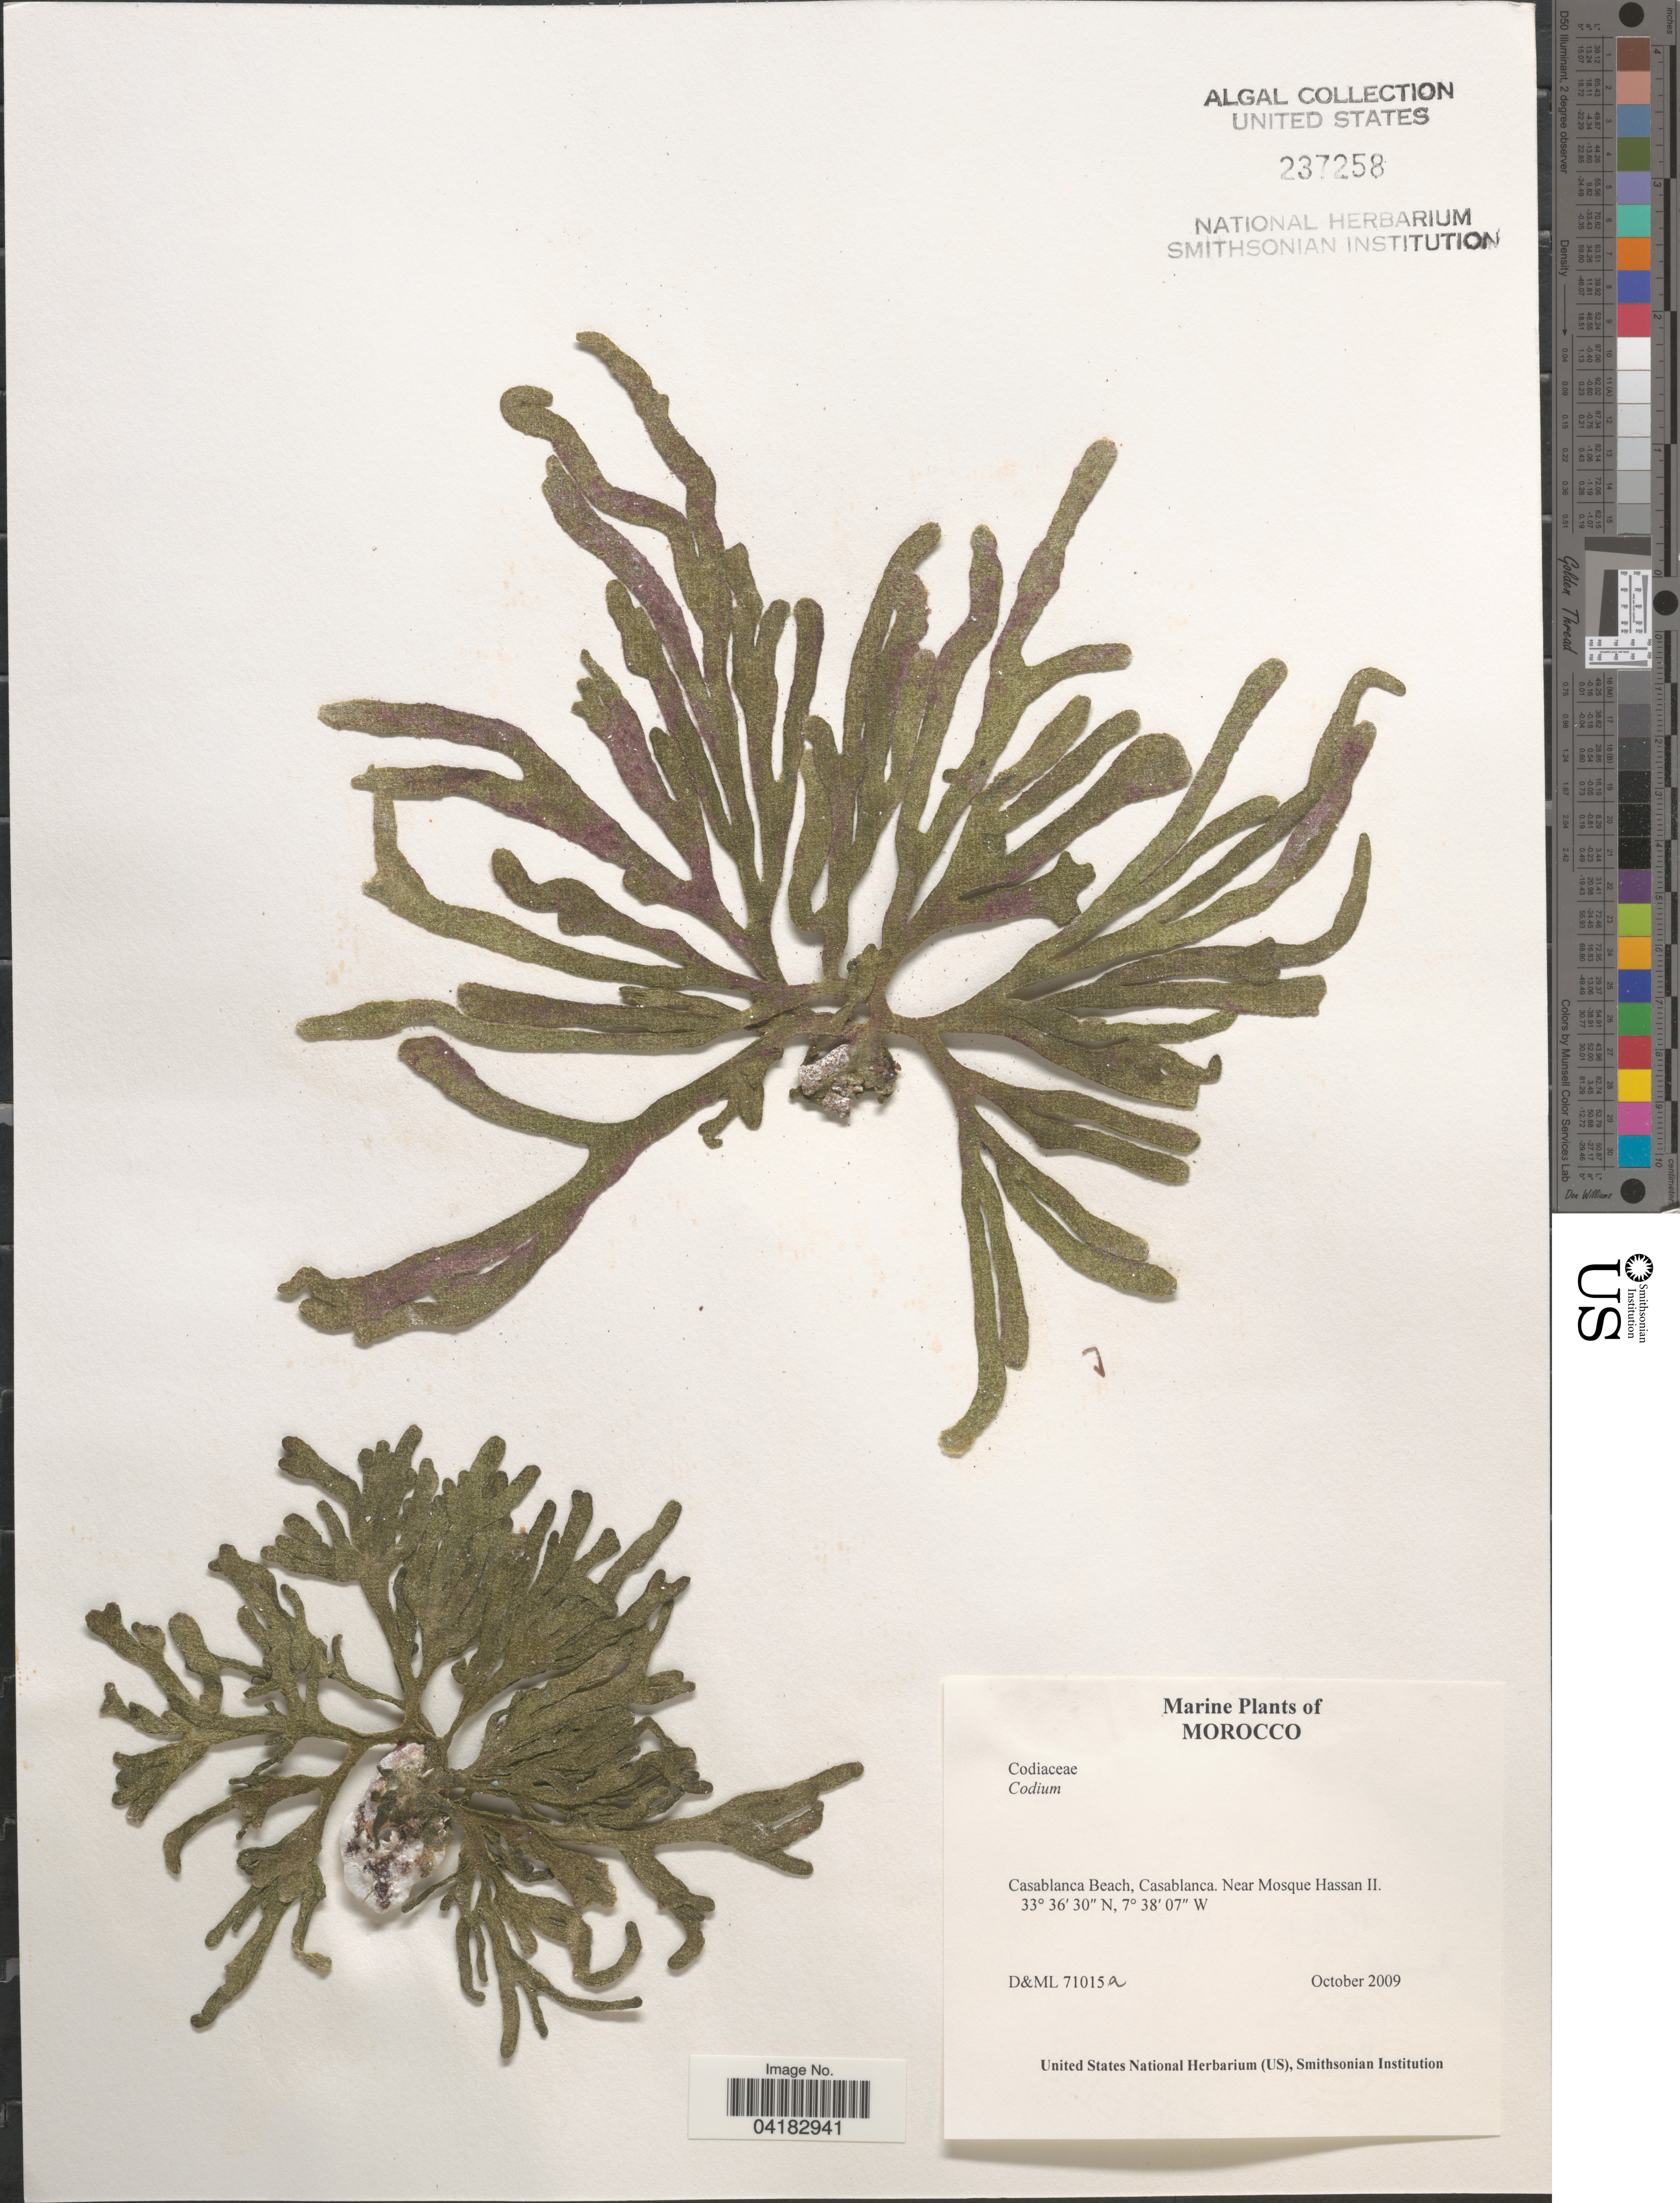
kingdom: Plantae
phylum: Chlorophyta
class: Ulvophyceae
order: Bryopsidales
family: Codiaceae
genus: Codium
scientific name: Codium sp.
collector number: D&ML71015a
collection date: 2009-10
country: Morocco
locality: Casablanca Beach, Casablanca. Near Mosque Hassan II.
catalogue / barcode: US 237258